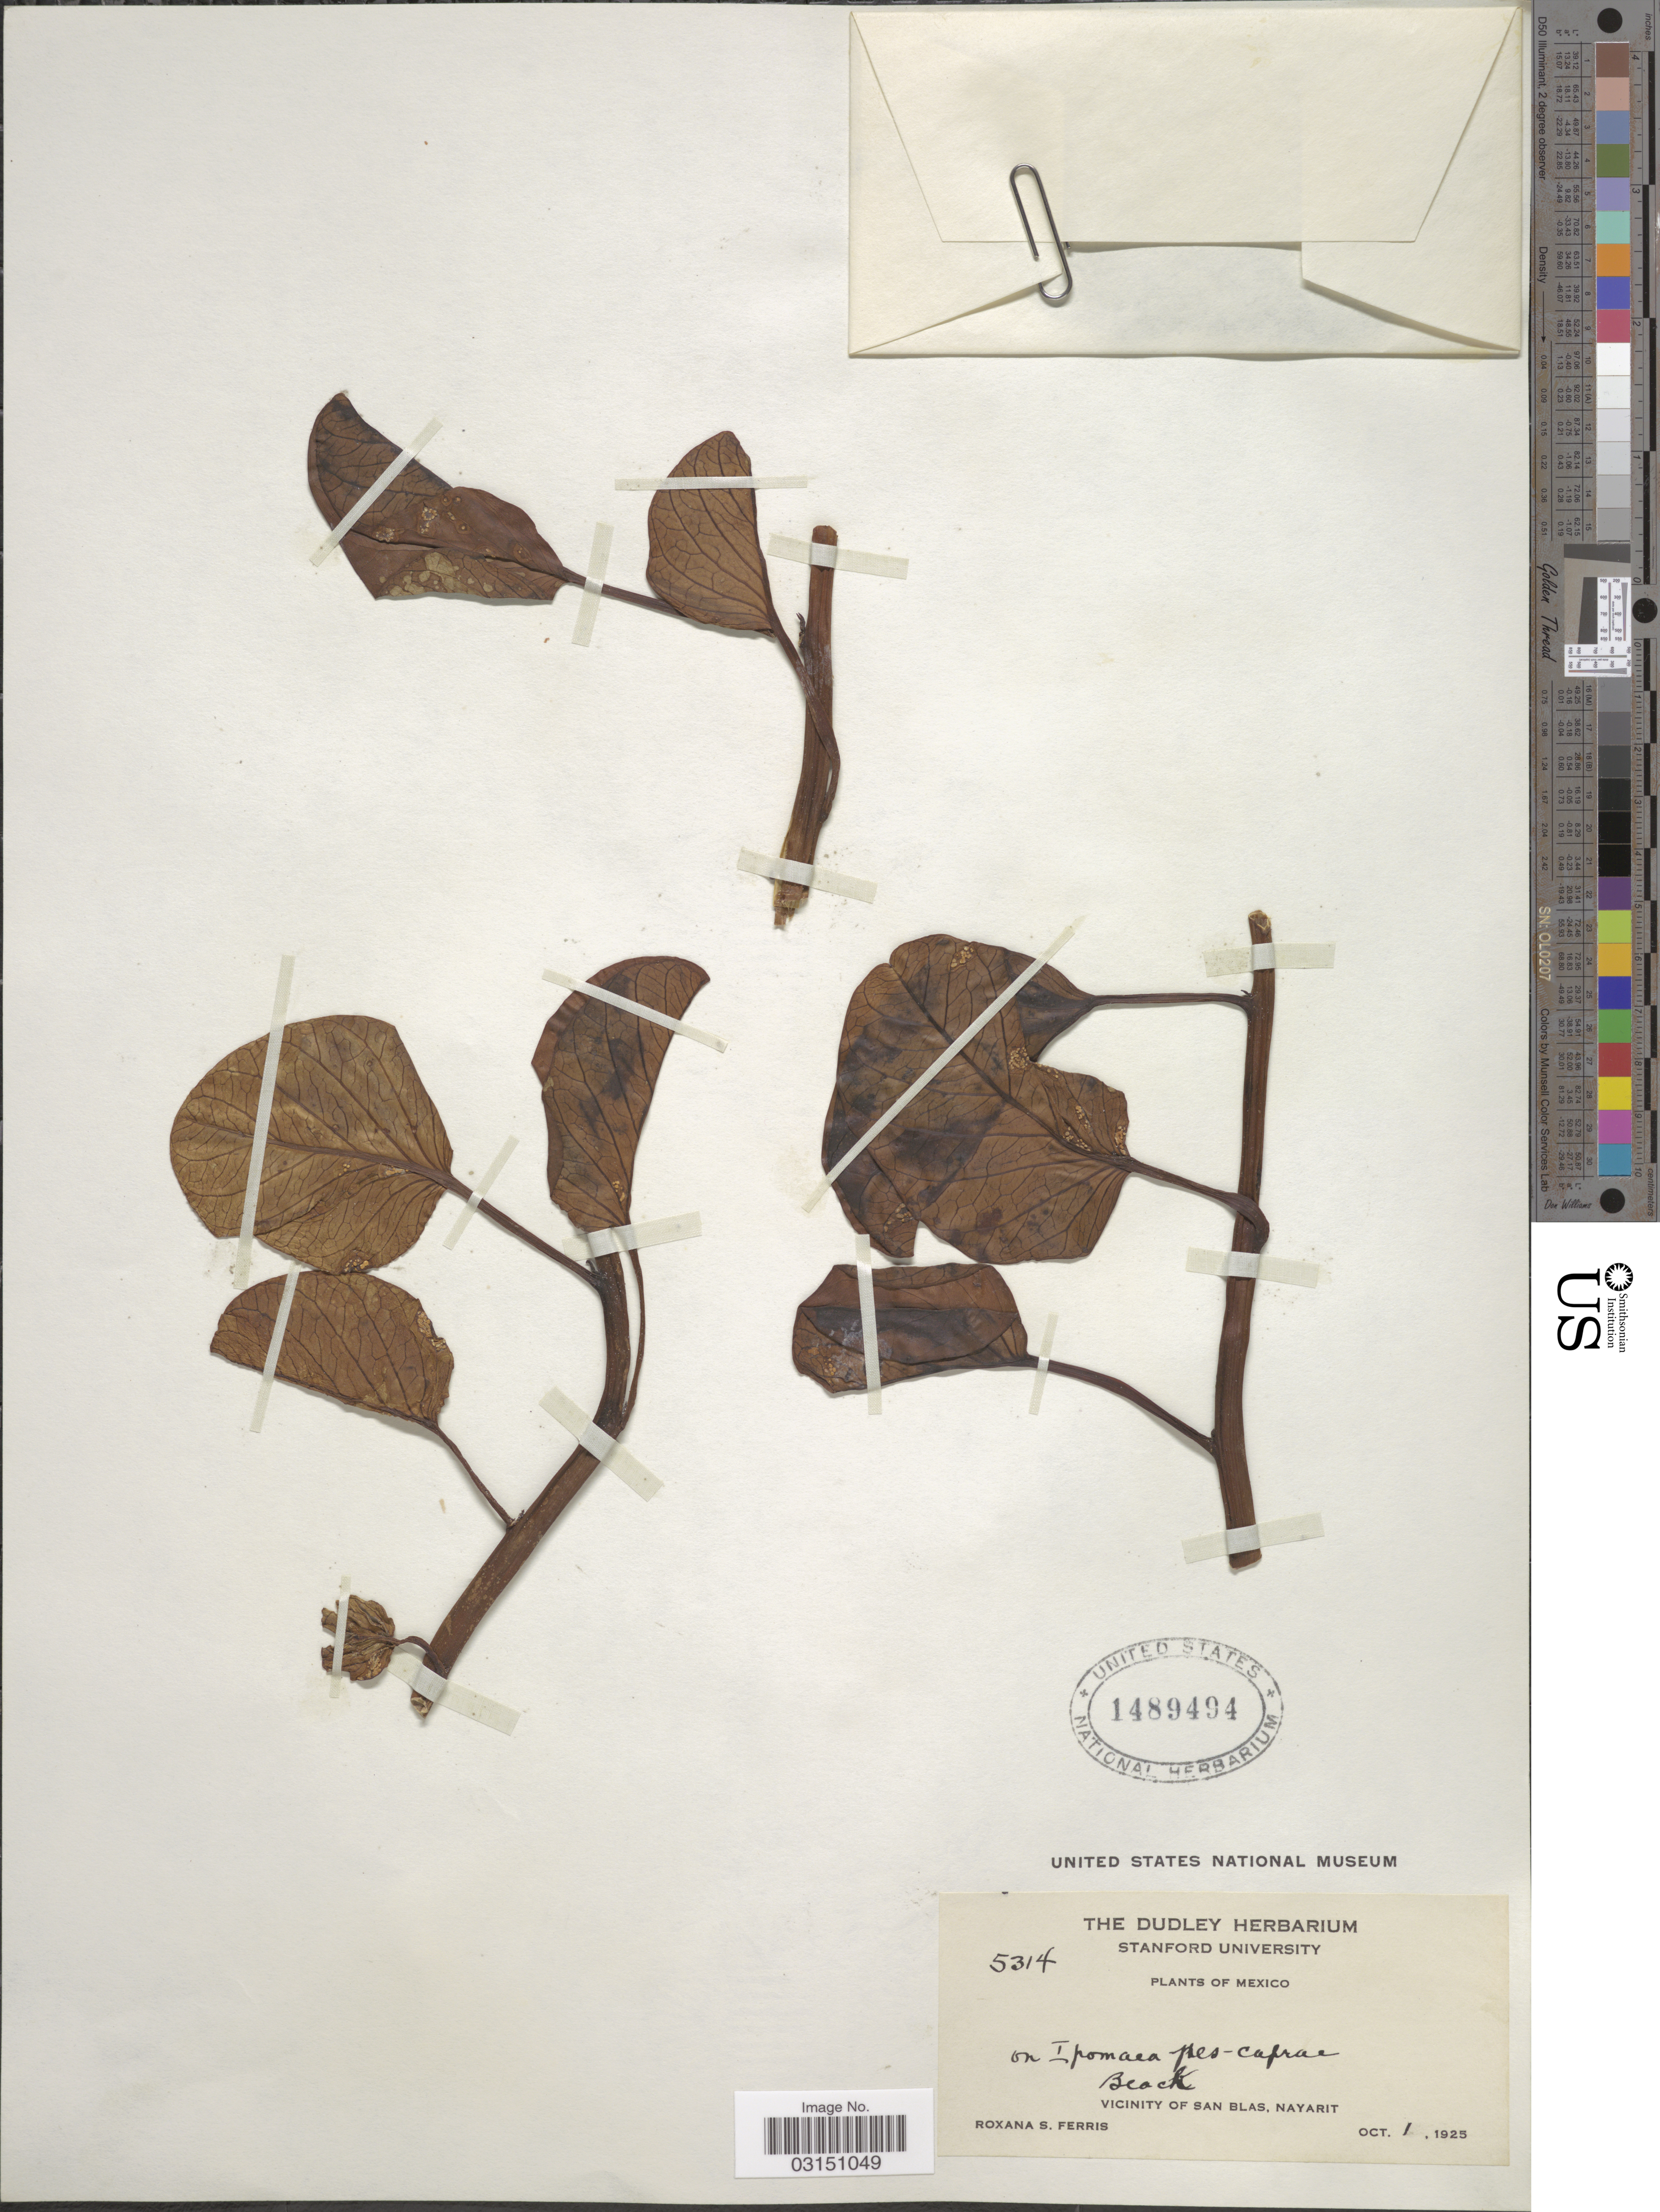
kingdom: Plantae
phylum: Tracheophyta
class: Magnoliopsida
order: Solanales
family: Convolvulaceae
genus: Ipomoea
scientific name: Ipomoea pes-caprae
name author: (L.) R. Br.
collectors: R. S. Ferris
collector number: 5314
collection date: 1925-10-01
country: Mexico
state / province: Nayarit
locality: Vicinity of San Blas.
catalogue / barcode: US 1489494